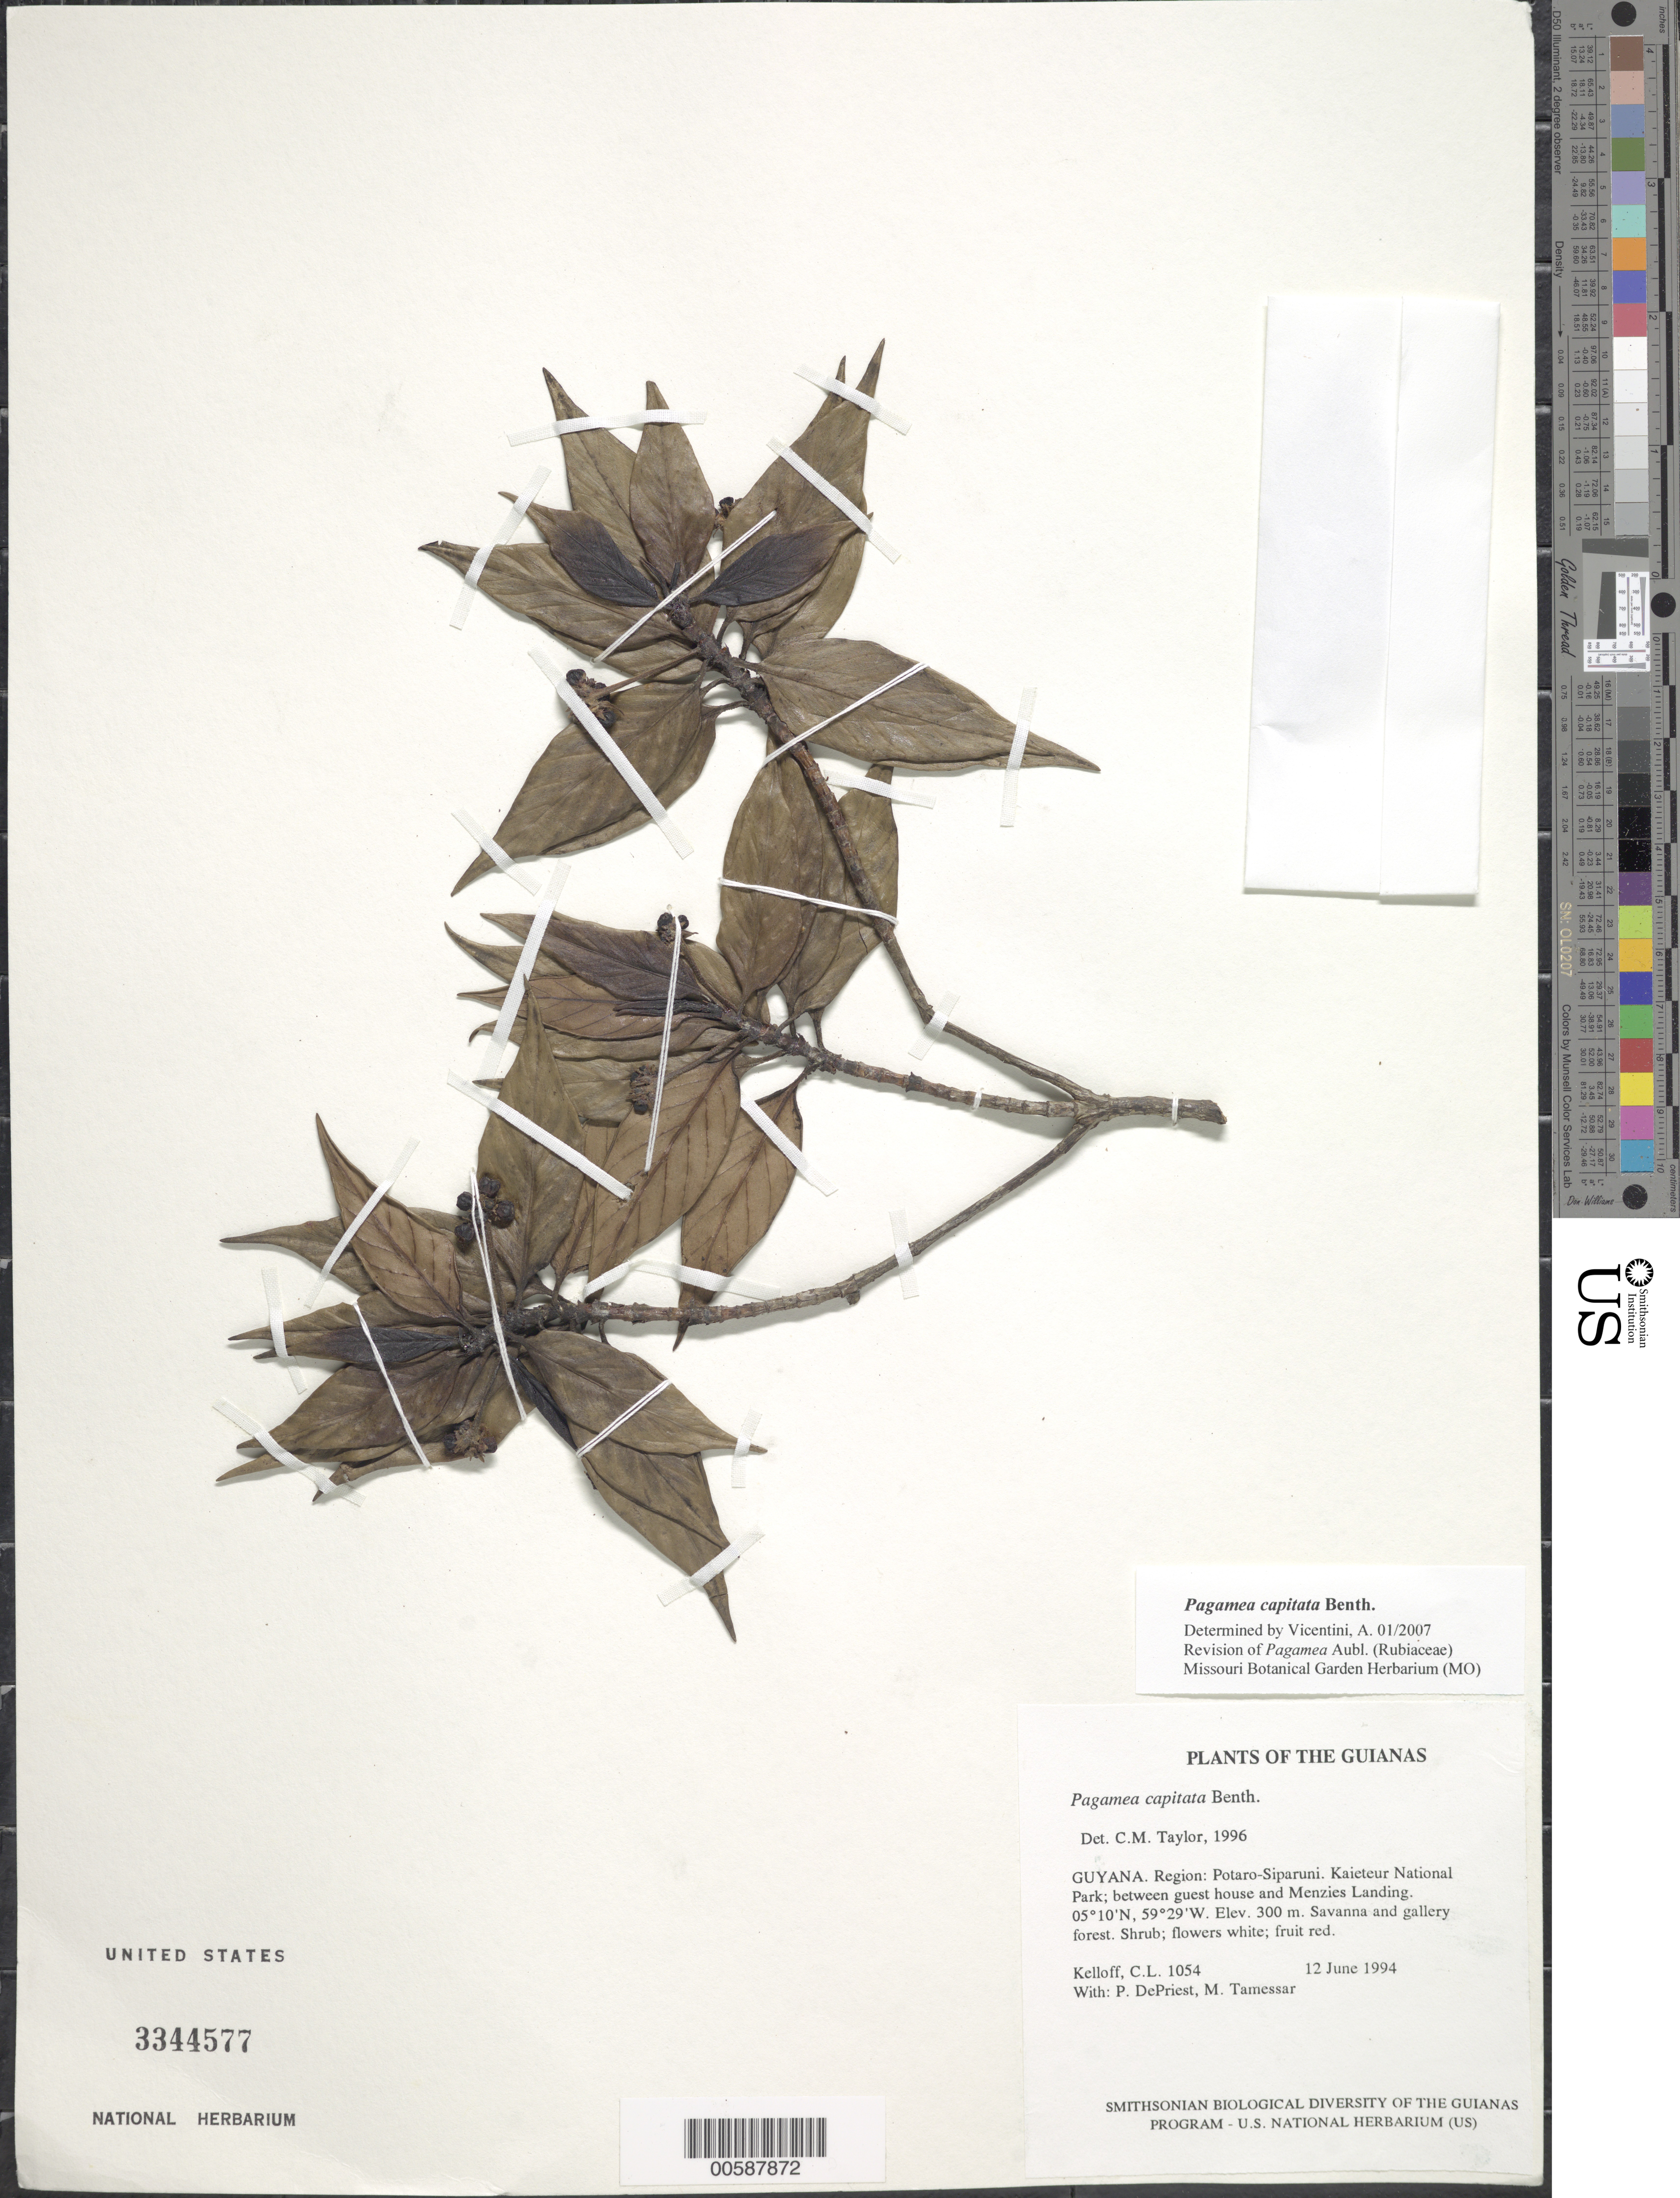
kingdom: Plantae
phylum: Tracheophyta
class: Magnoliopsida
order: Gentianales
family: Rubiaceae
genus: Pagamea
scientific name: Pagamea capitata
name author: Benth.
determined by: Taylor, Charlotte M.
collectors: C. L. Kelloff, P. DePriest & M. Tamessar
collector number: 1054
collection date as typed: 12 June 1994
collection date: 1994-06-12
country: Guyana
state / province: Potaro-Siparuni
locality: Kaieteur National Park; between guest house and Menzies Landing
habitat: Savanna and gallery forest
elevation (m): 300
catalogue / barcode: US 3344577